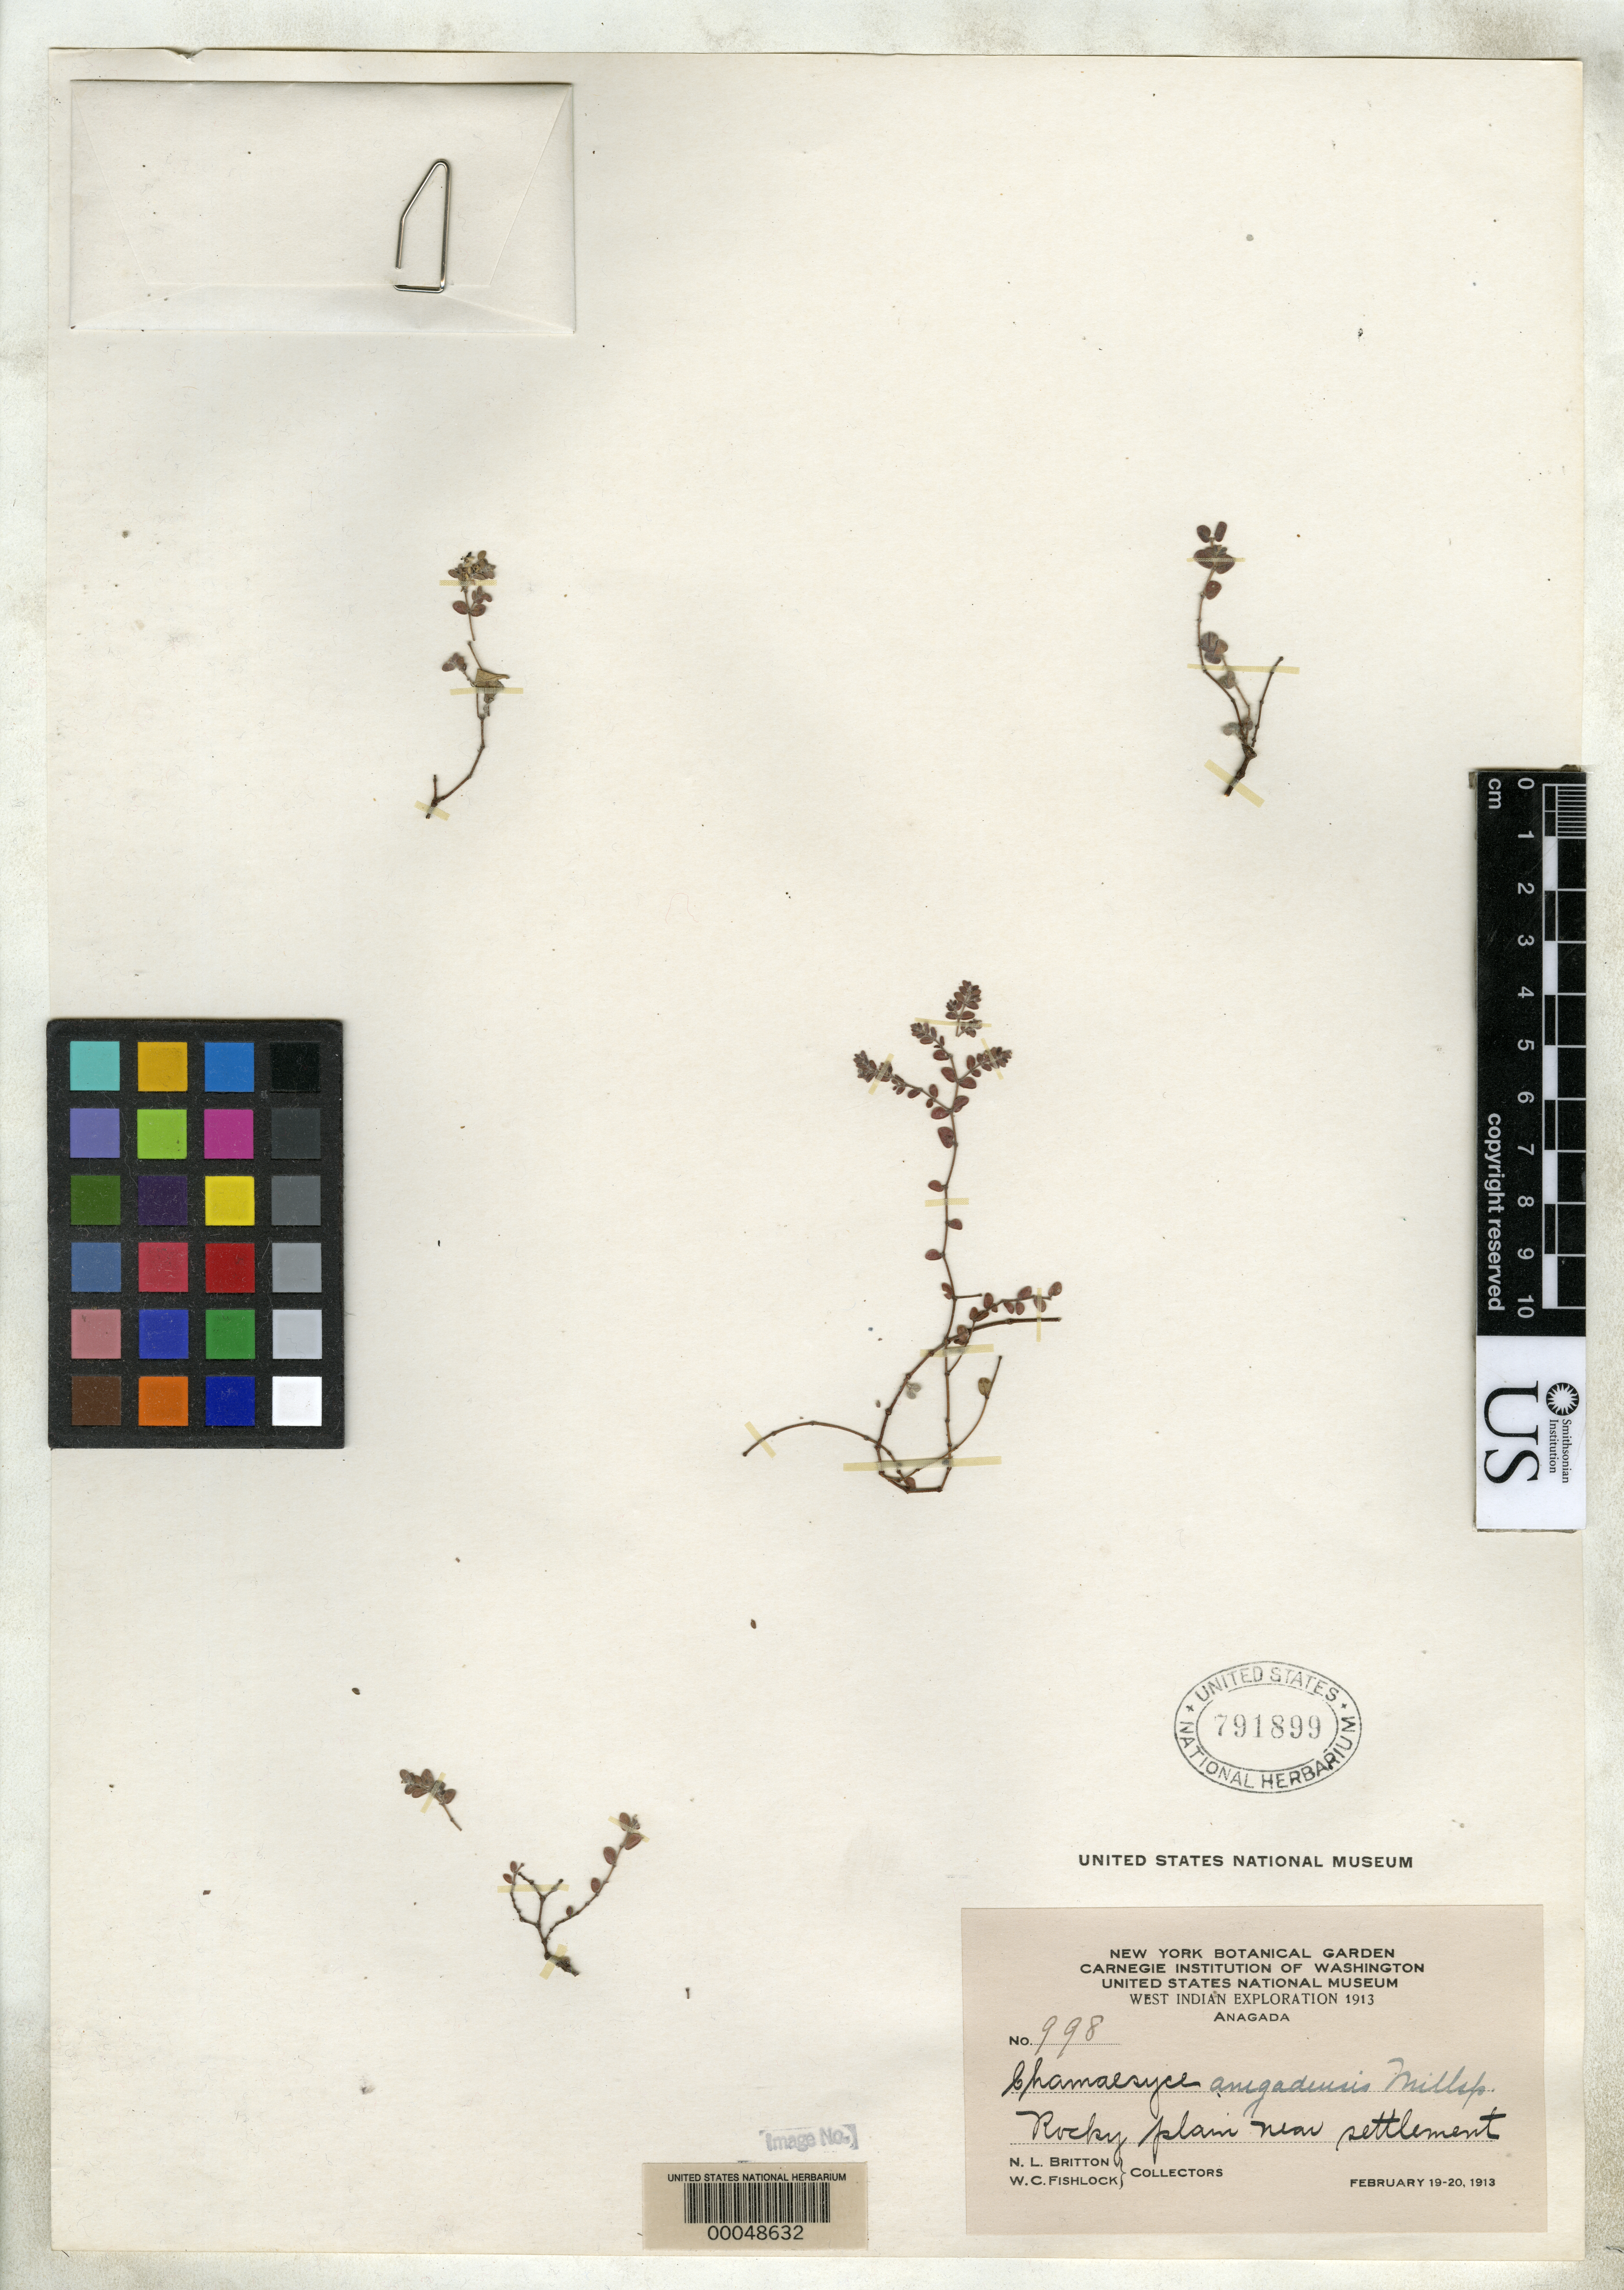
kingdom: Plantae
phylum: Tracheophyta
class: Magnoliopsida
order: Malpighiales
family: Euphorbiaceae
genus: Chamaesyce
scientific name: Chamaesyce anegadensis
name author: Millsp.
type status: Isotype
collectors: N. Britton & W. Fishlock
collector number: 998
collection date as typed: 19 Feb 1913 to 20 Feb 1913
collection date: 1913-02-19/1913-02-20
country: British Virgin Islands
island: Anegada Island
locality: Near settlement.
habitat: Rocky plain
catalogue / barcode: US 791899